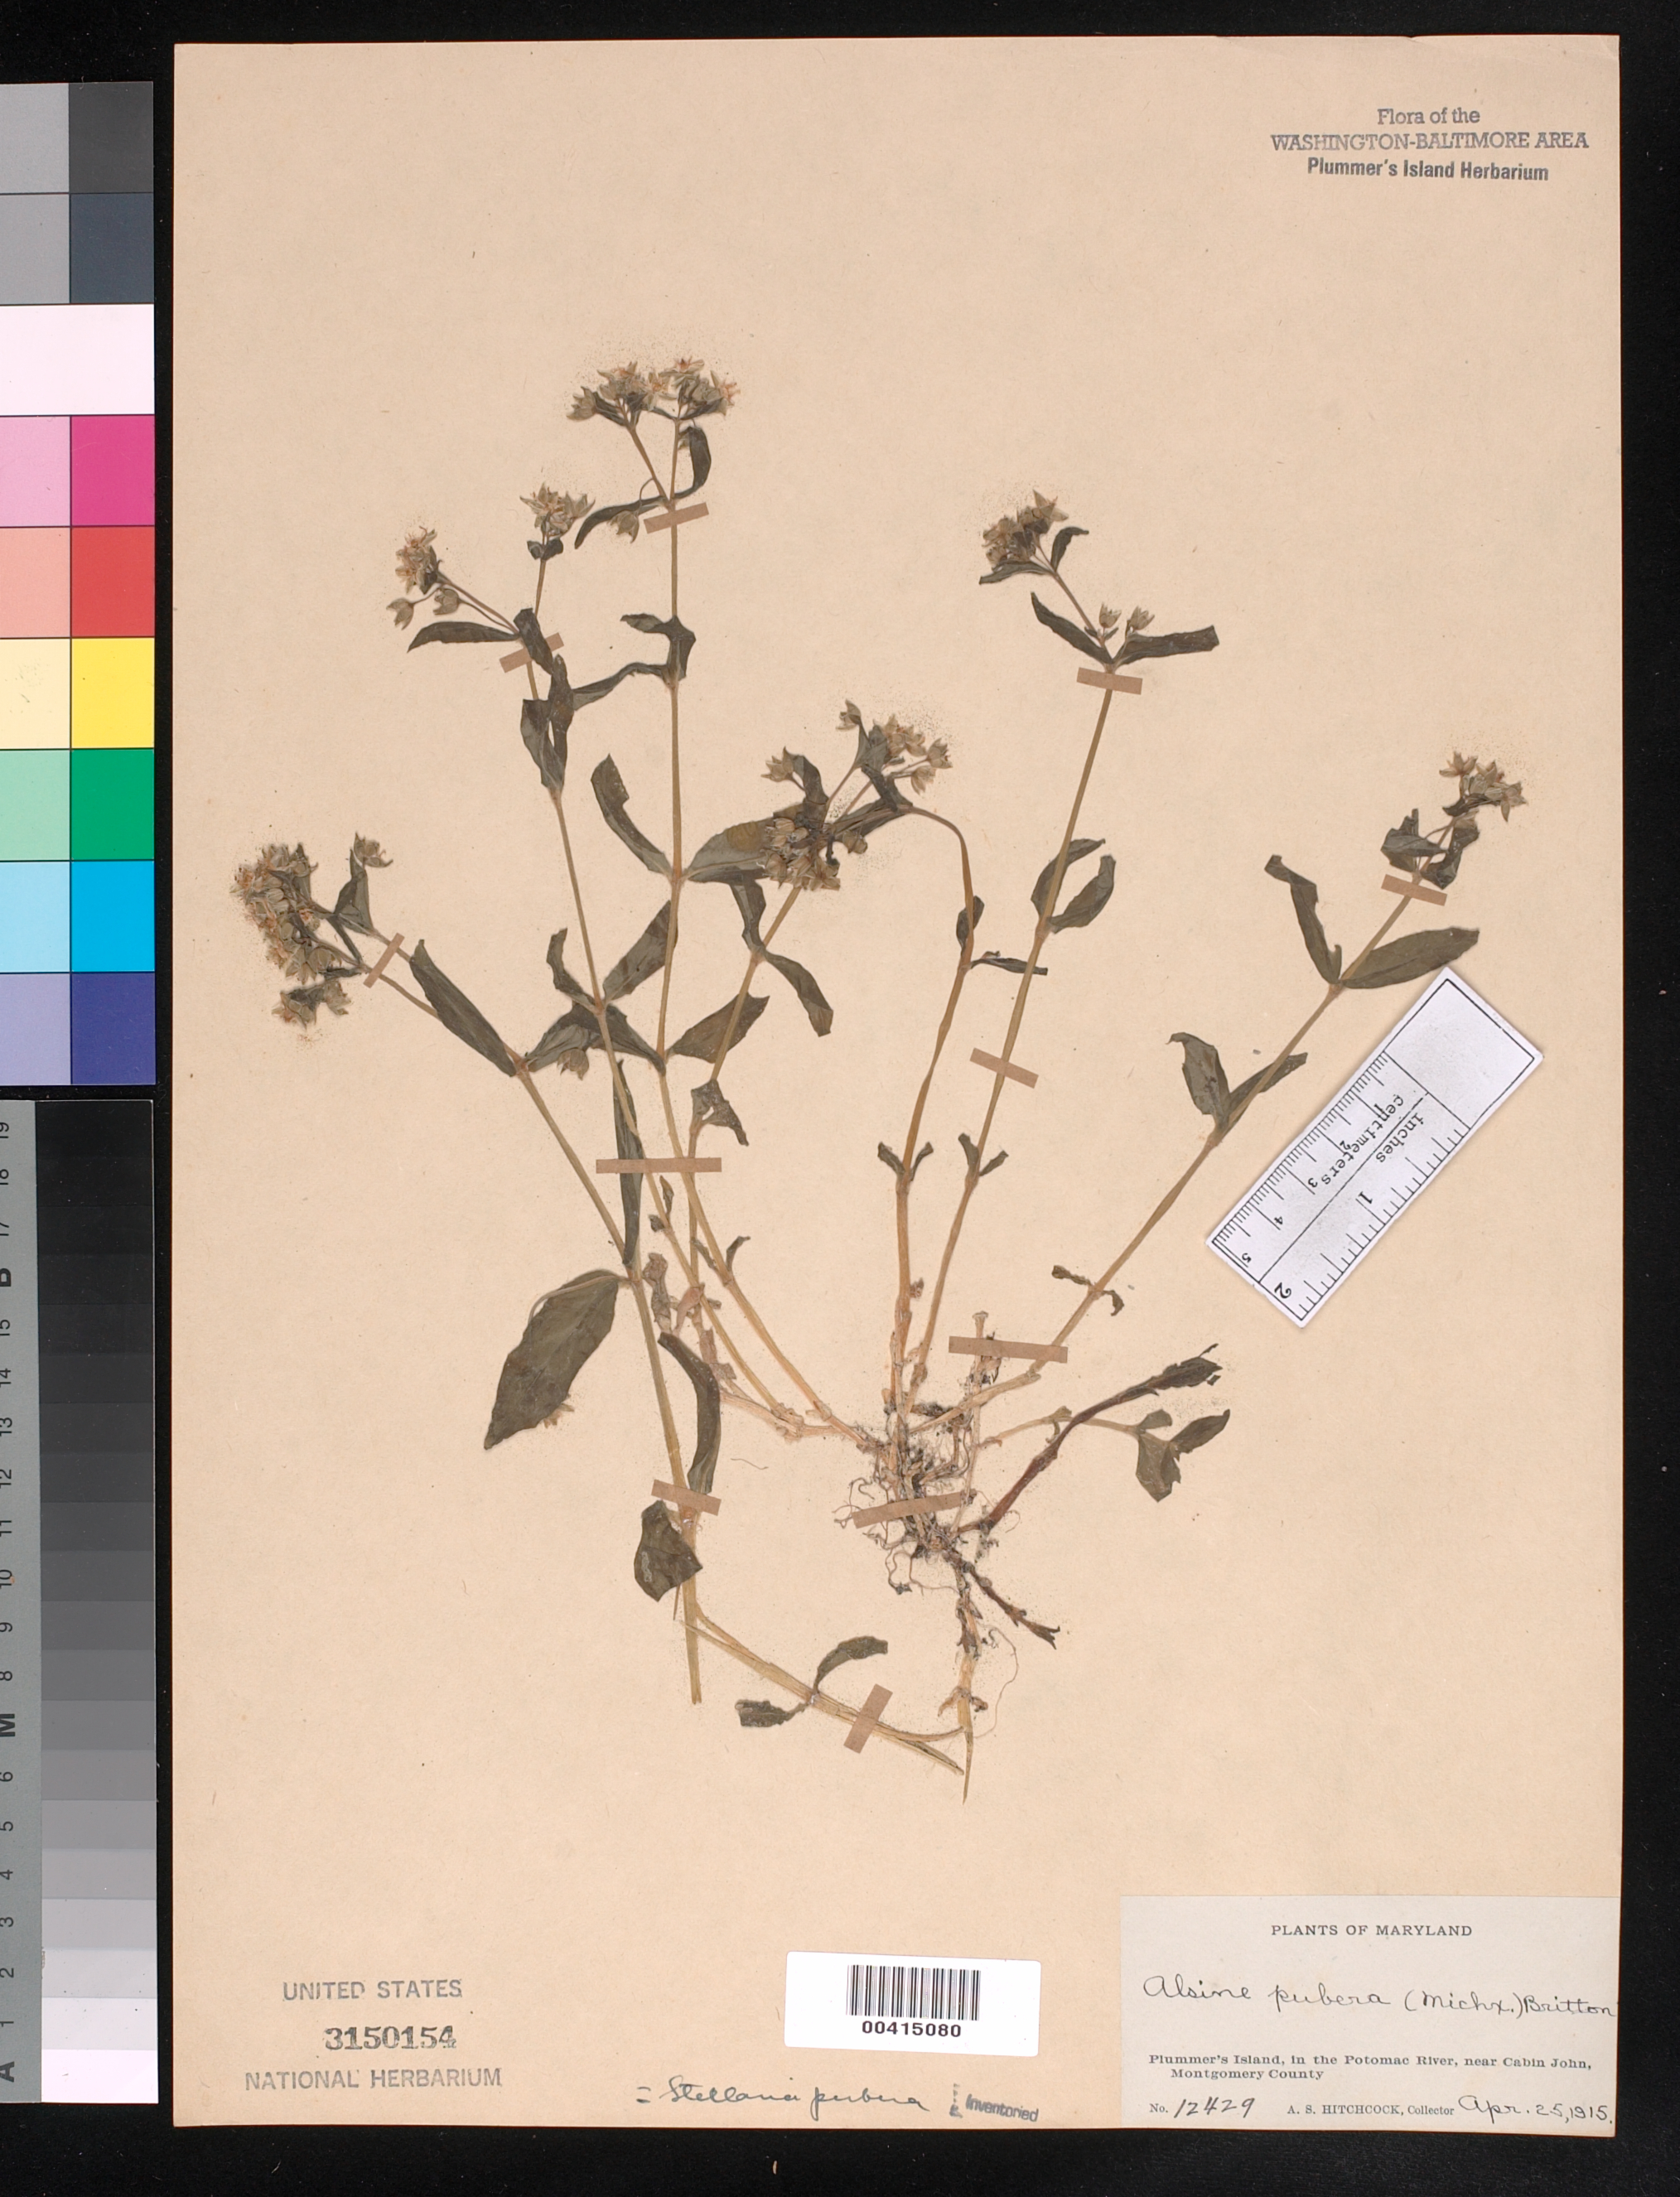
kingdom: Plantae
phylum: Tracheophyta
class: Magnoliopsida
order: Caryophyllales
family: Caryophyllaceae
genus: Stellaria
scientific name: Stellaria pubera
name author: Michx.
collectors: A. S. Hitchcock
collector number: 12429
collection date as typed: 25 Apr 1915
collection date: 1915-04-25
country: United States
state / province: Maryland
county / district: Montgomery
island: Plummers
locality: Plummer's Island C. & O. Canal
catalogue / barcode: US 3150154